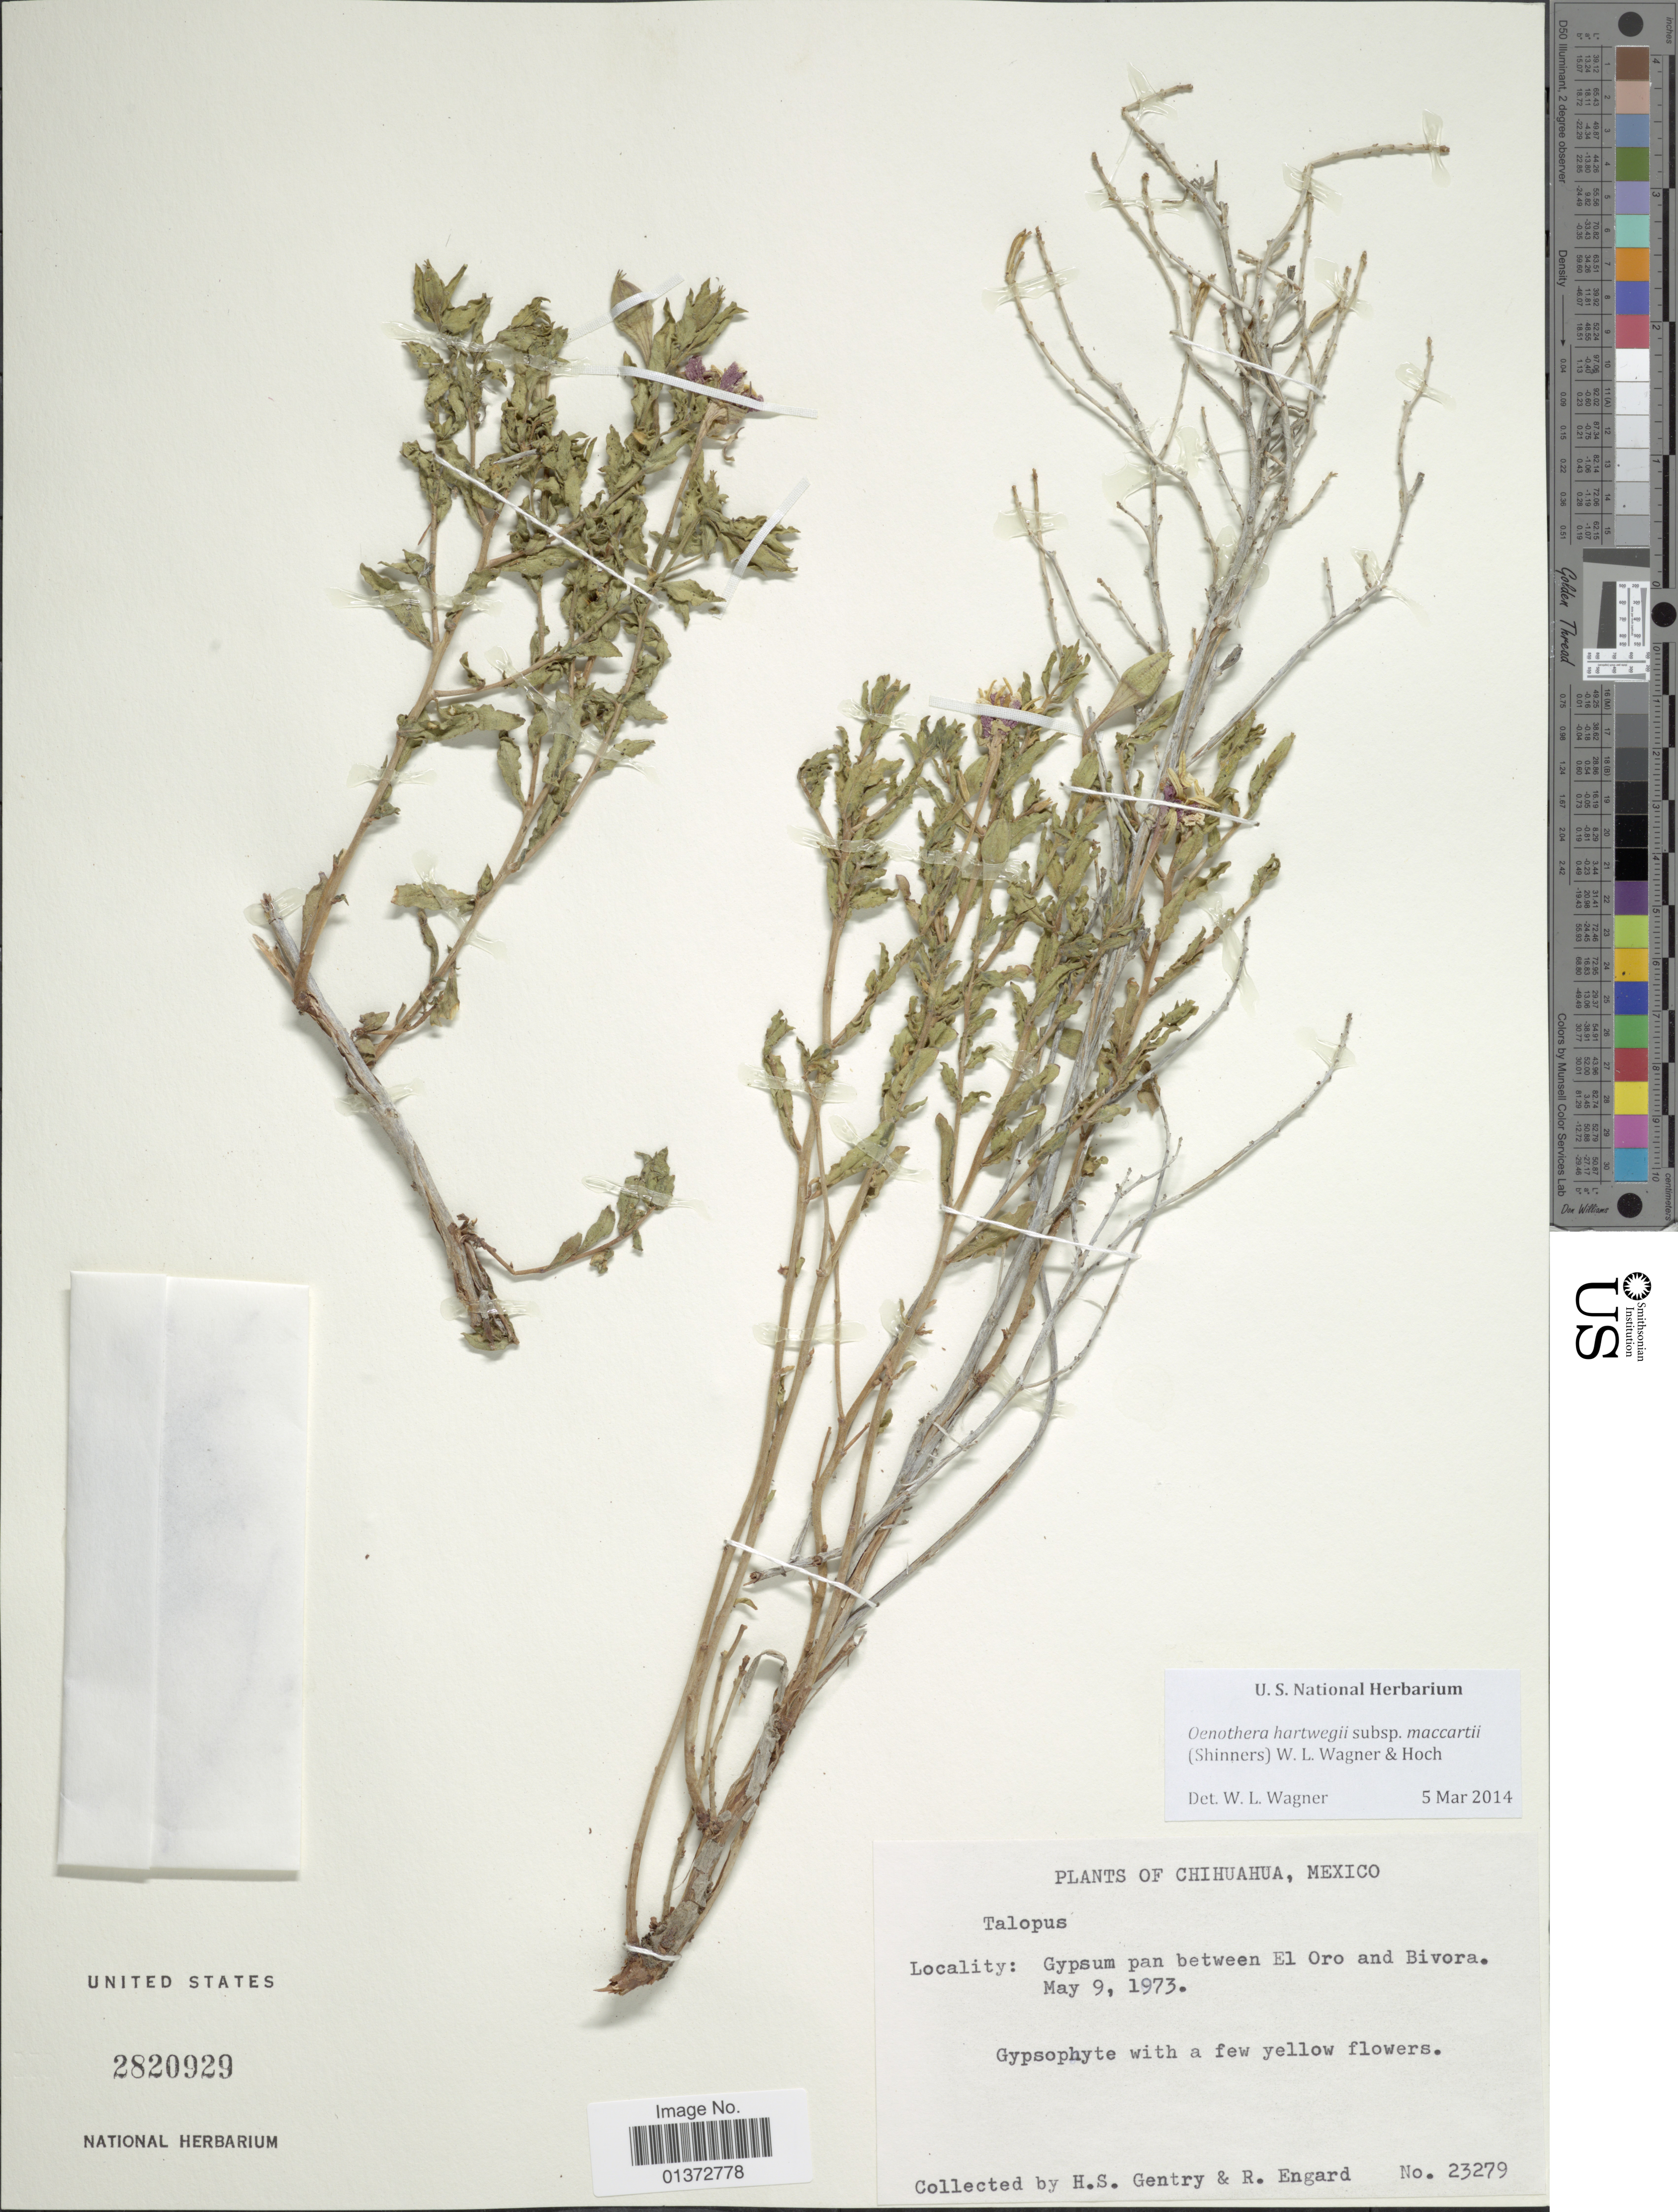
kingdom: Plantae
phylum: Tracheophyta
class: Magnoliopsida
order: Myrtales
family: Onagraceae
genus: Oenothera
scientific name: Oenothera hartwegii subsp. maccartii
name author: (Shinners) W.L. Wagner & Hoch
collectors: H. S. Gentry & R. Engard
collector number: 23279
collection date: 1973-05-09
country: Mexico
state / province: Chihuahua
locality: Gypsum pan between El Oro and Bivora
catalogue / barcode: US 2820929